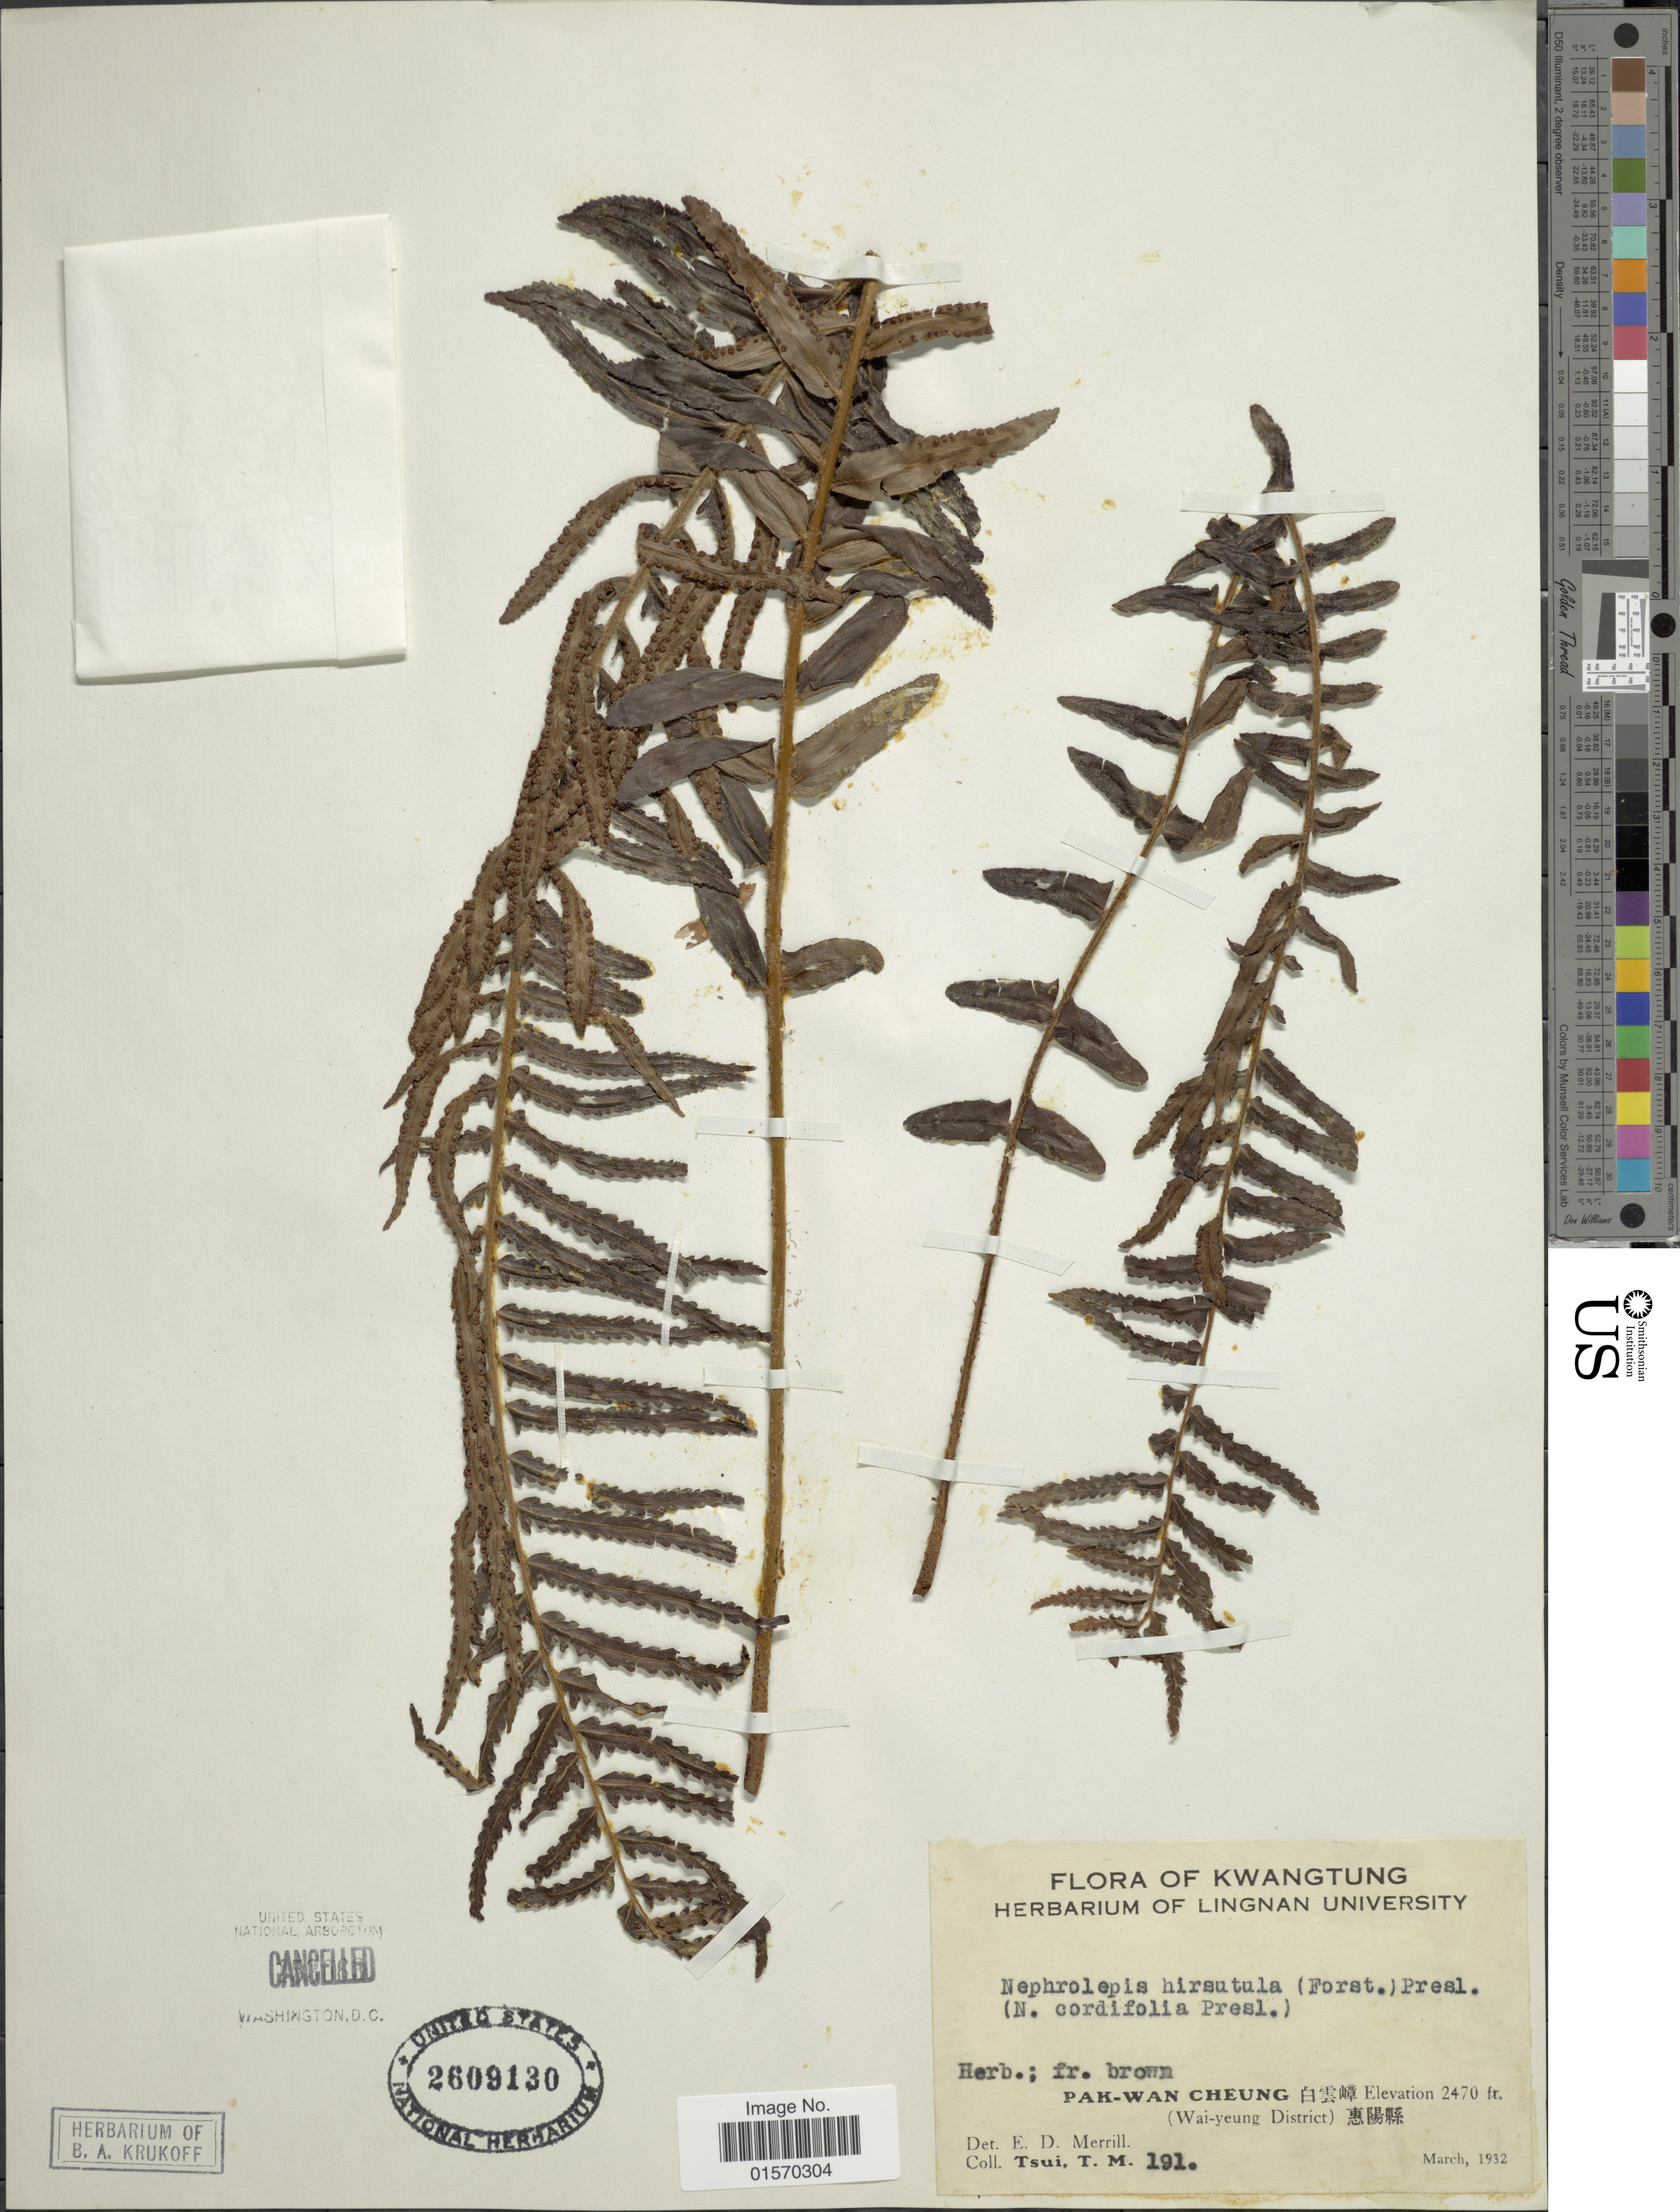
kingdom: Plantae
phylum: Tracheophyta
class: Polypodiopsida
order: Polypodiales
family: Nephrolepidaceae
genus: Nephrolepis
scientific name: Nephrolepis multiflora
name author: (Roxb.) F.M. Jarrett ex C.V. Morton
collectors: T. Tsui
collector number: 191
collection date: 1932-03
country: China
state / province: Guangdong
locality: Kwangtung. Pak-Wan Cheung (Wai-yeung District)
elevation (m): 753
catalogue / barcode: US 2609130